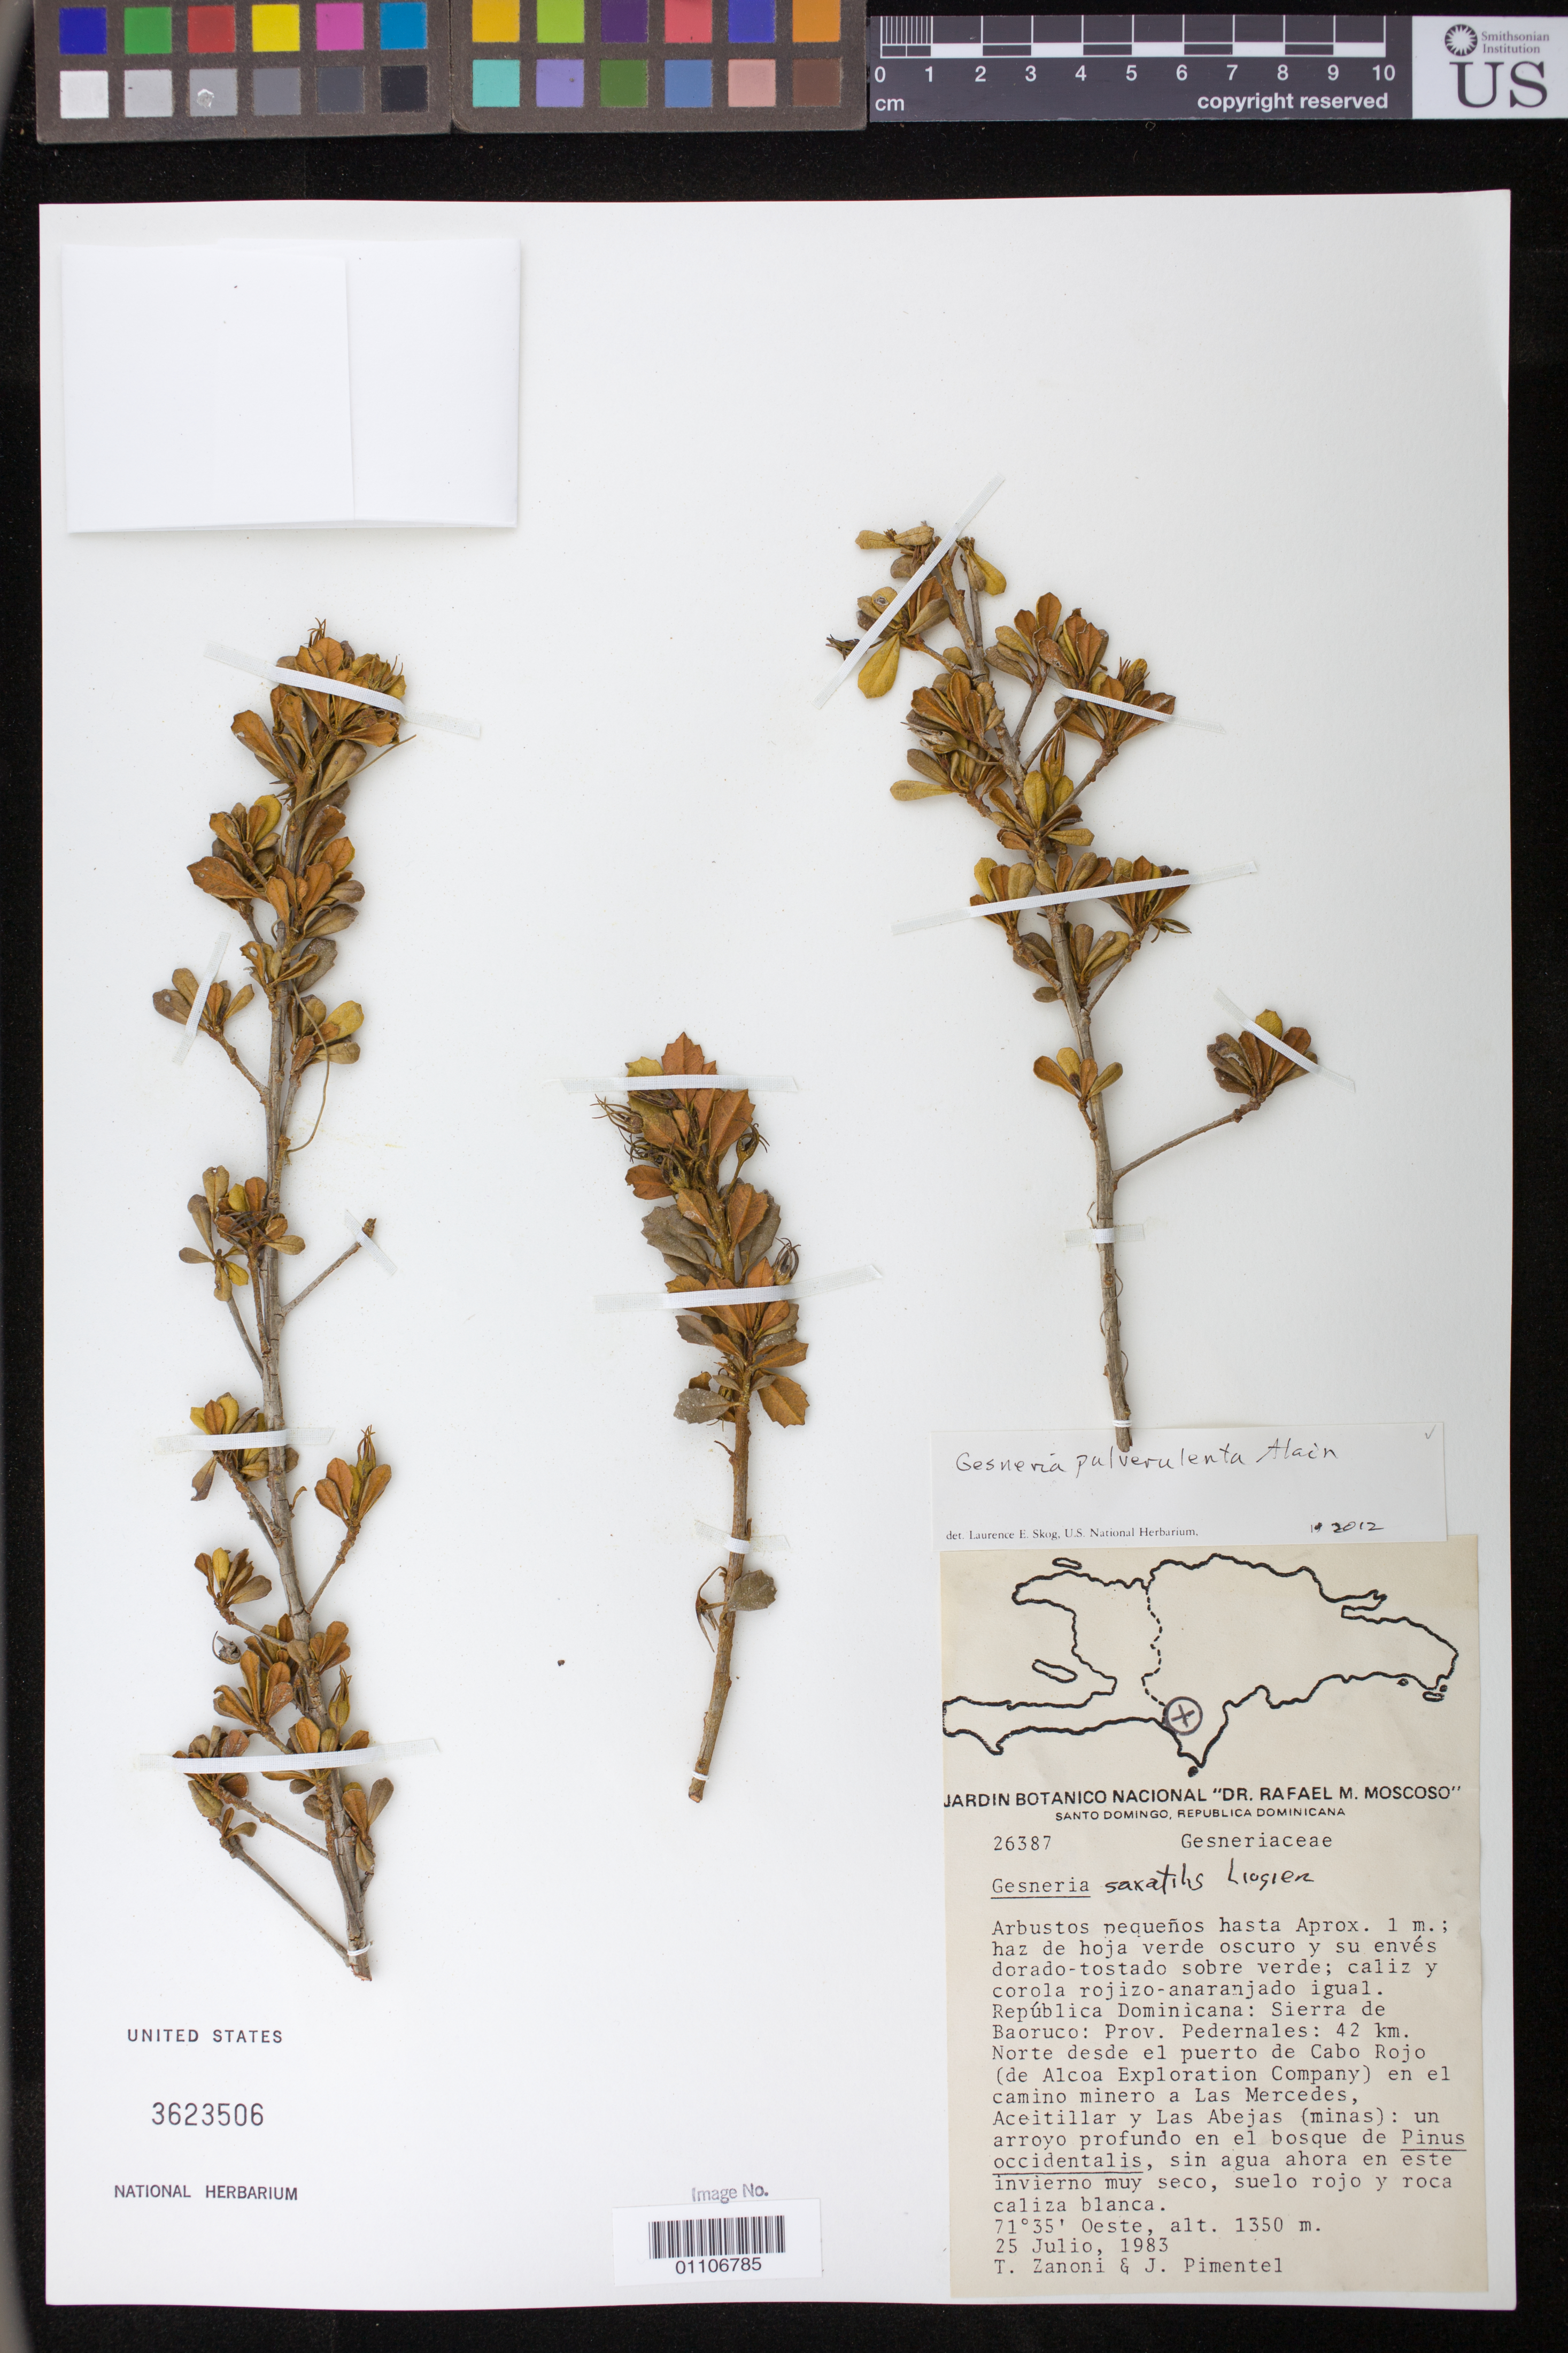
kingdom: Plantae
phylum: Tracheophyta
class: Magnoliopsida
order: Lamiales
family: Gesneriaceae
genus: Gesneria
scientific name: Gesneria pulverulenta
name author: Alain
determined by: Skog, Laurence E.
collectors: T. A. Zanoni & J. Pimentel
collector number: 26387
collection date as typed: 25 Jul 1983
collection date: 1983-07-25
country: Dominican Republic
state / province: Pedernales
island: Hispaniola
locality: Sierra de Baoruco: 42 km N desde el puerto de Cabo Rojo (de Alcoa Exploration Company) en el camino minero a Las Mercedes, Aceitillar y Las Abejas (minas)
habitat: Un arroyo profundo en el bosque de Pinus occidentalis, sin agua ahora en este inverno muy seco, suelo rojo y roca caliza blanca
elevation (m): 1350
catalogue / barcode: US 3623506